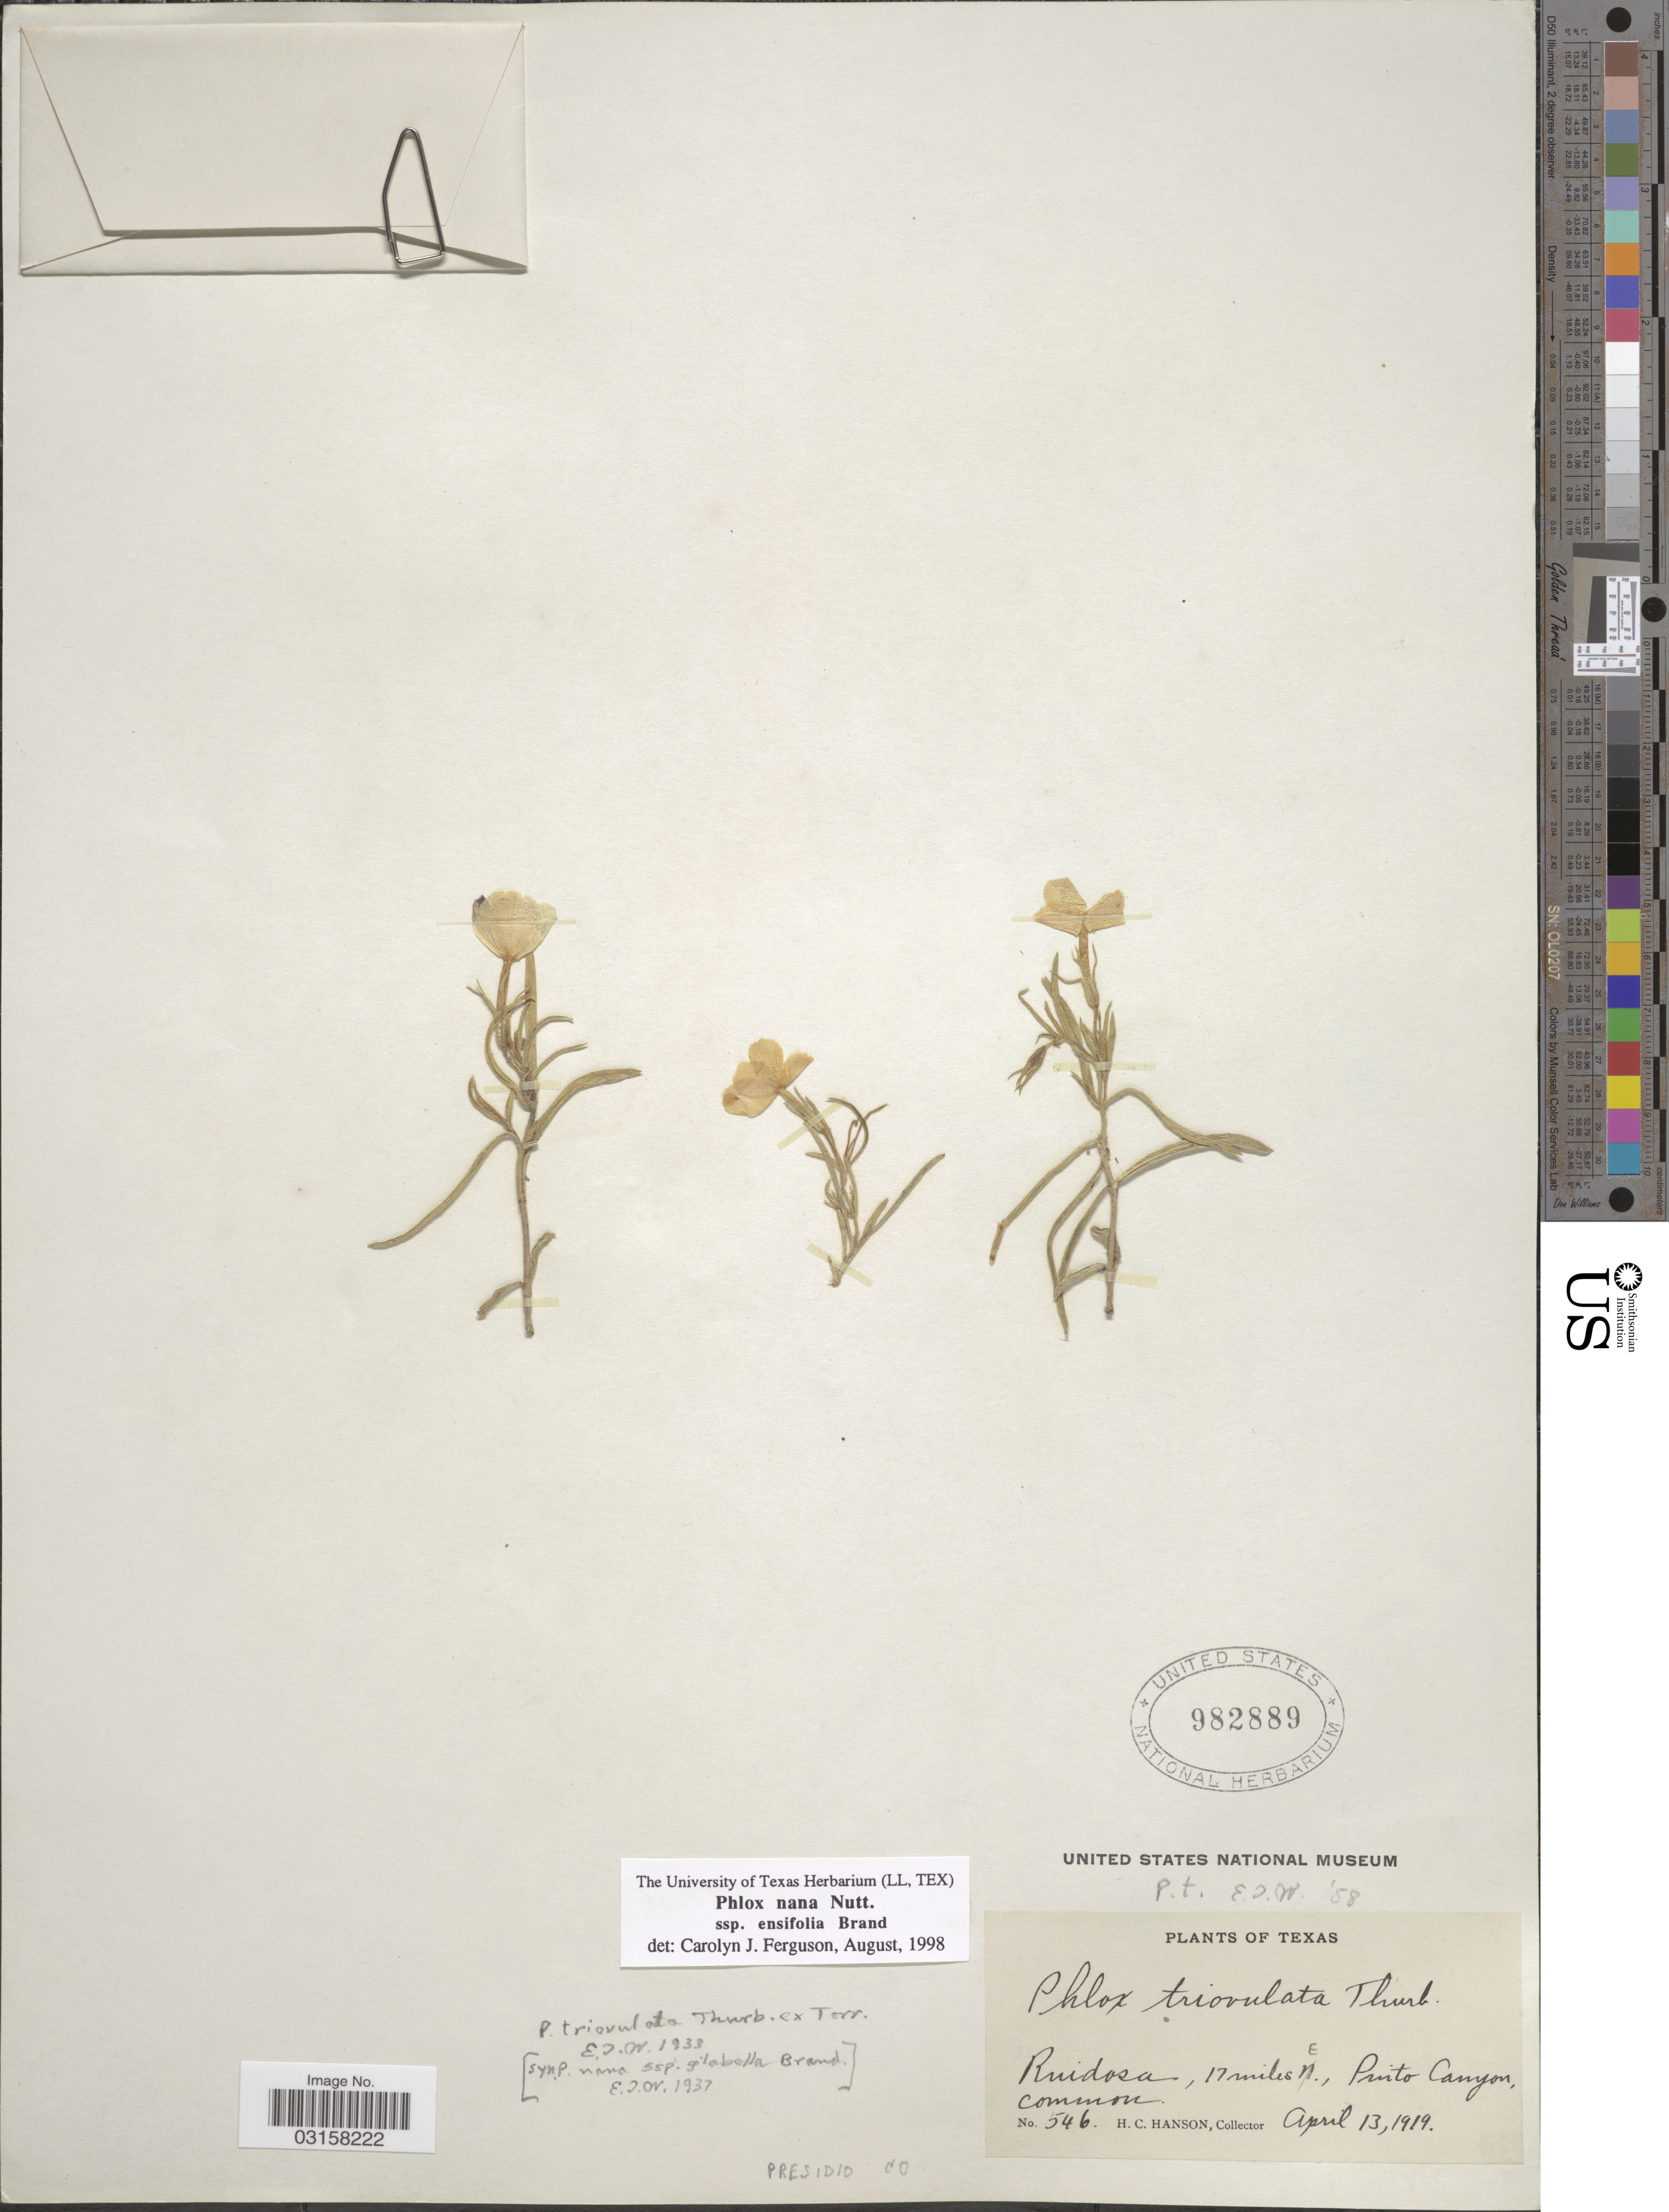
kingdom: Plantae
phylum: Tracheophyta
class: Magnoliopsida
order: Ericales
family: Polemoniaceae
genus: Phlox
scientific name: Phlox mesoleuca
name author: Greene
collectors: H. Hanson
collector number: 546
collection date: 1919-04-13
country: United States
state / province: Texas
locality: Ruidosa, 17 miles E., Pinto Canyon, common. Presidio Co.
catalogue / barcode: US 982889